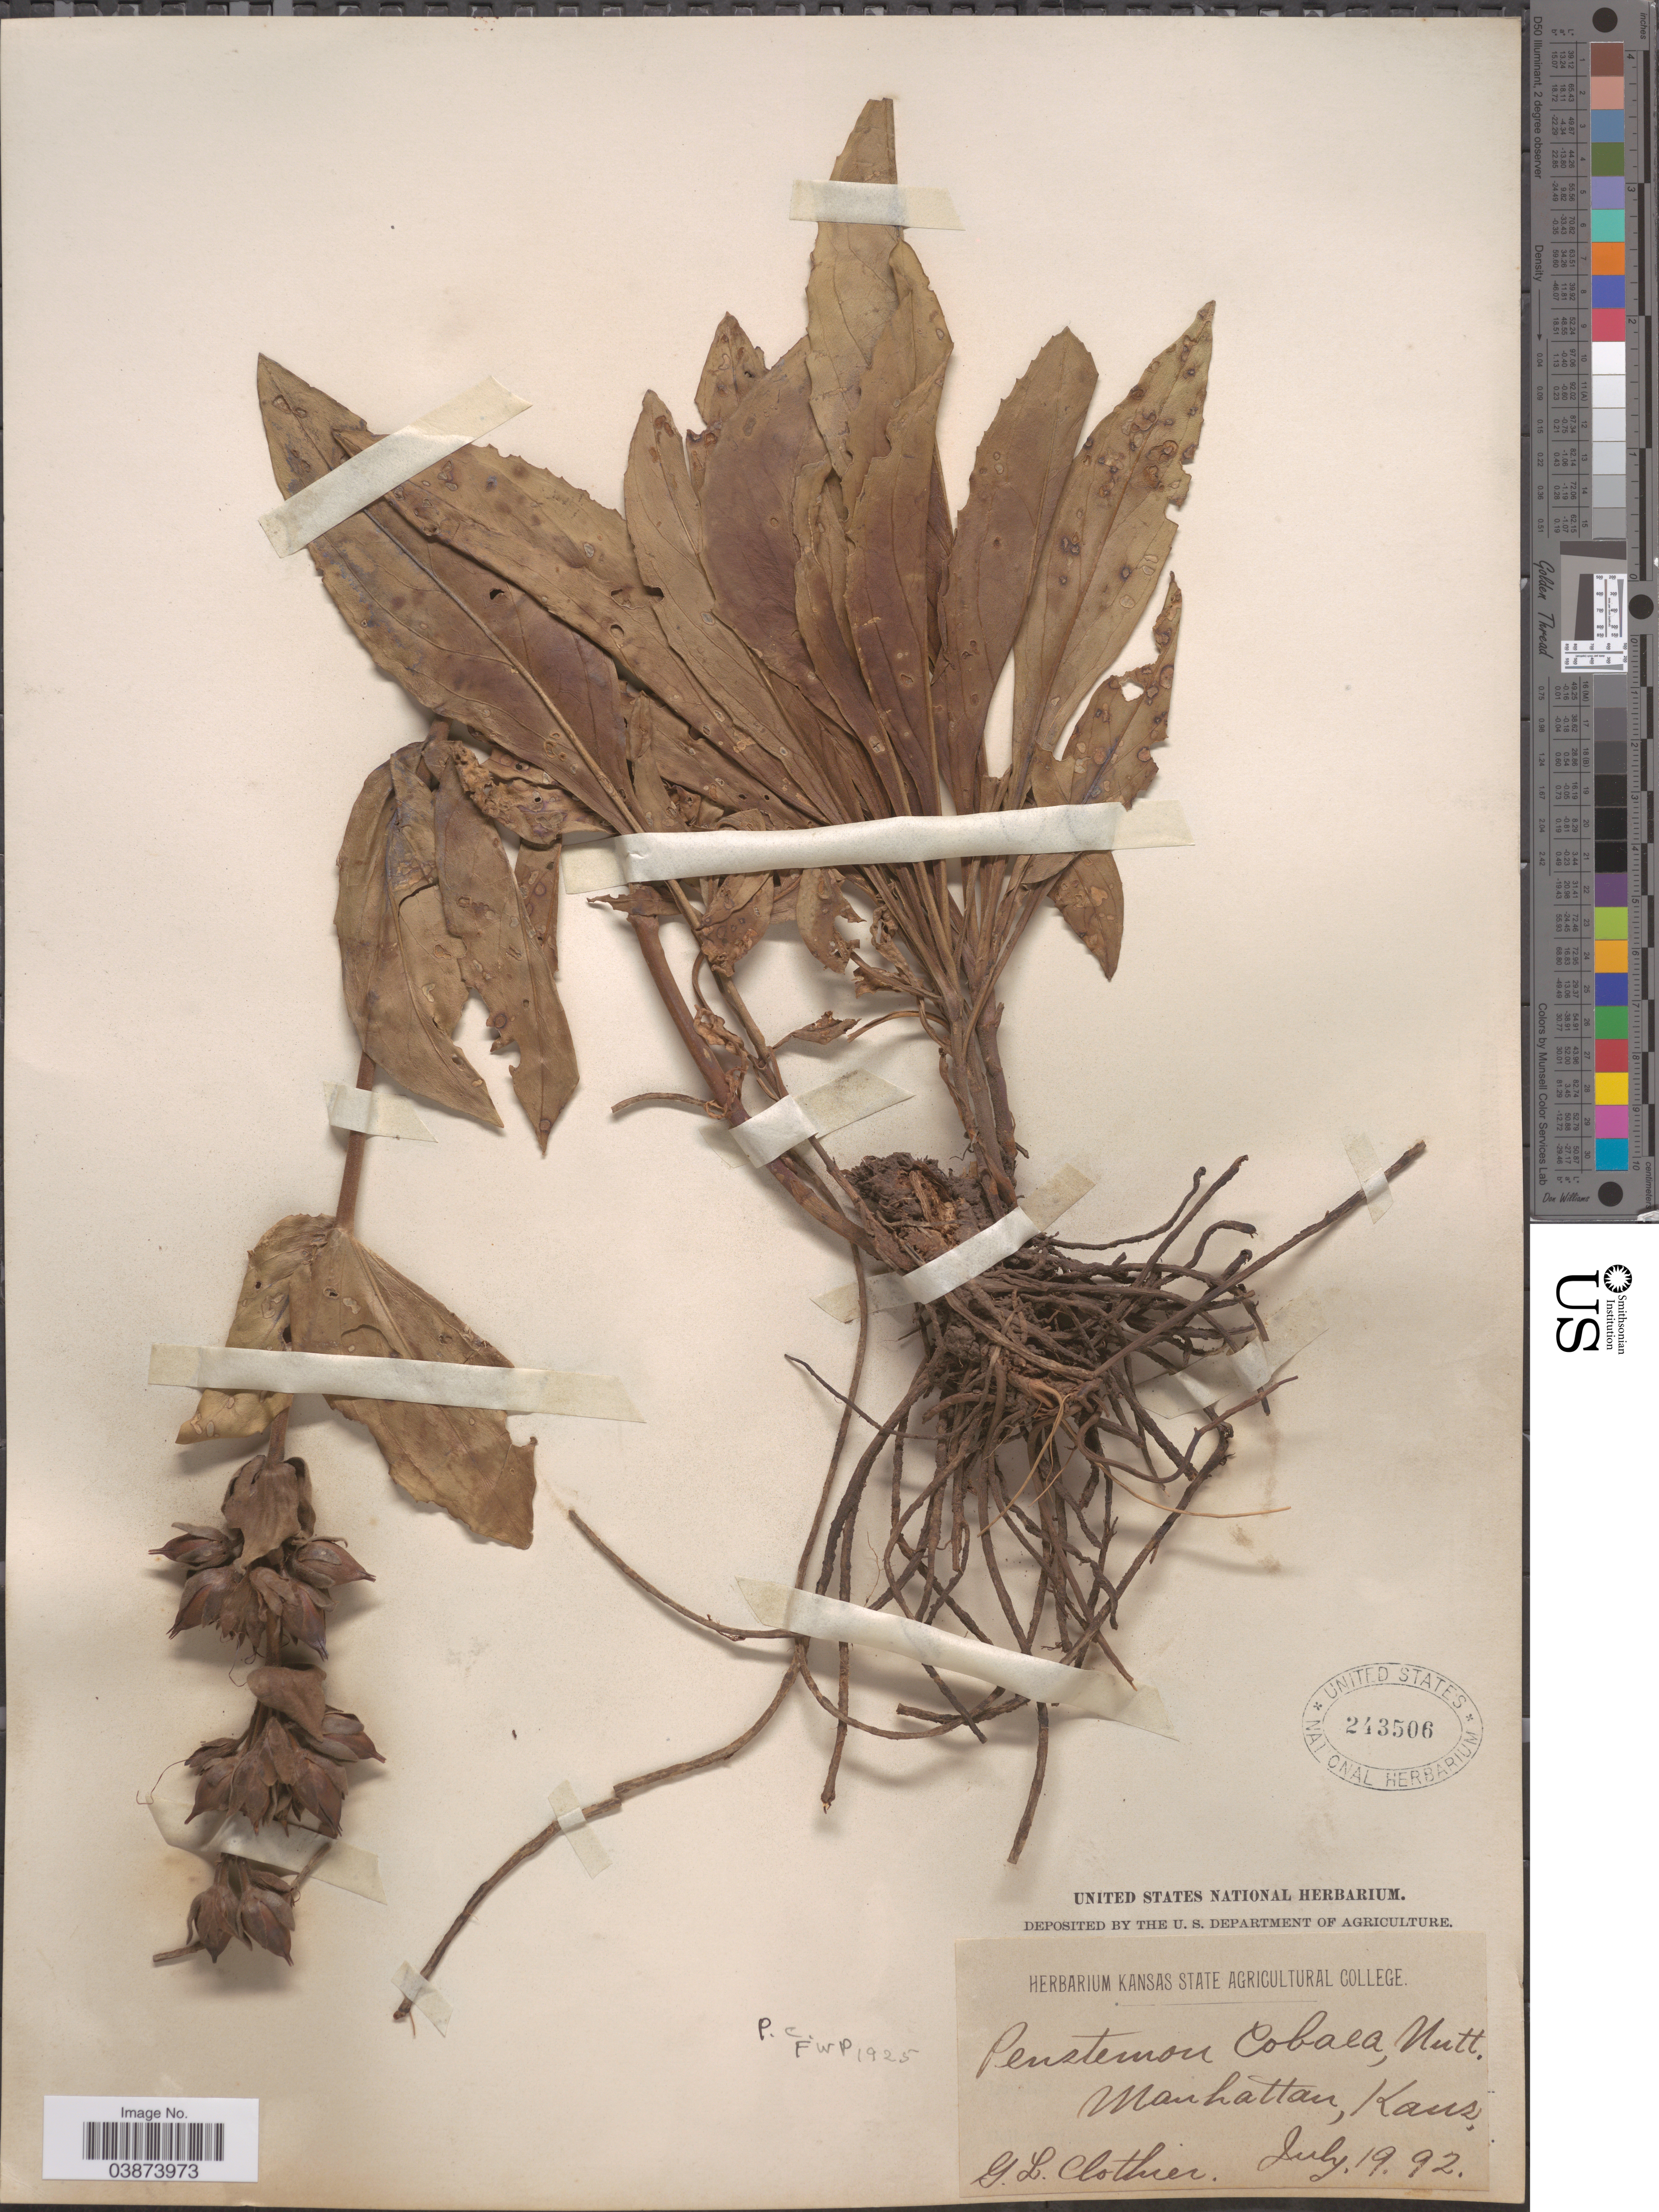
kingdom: Plantae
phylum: Tracheophyta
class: Magnoliopsida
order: Lamiales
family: Plantaginaceae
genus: Penstemon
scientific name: Penstemon cobaea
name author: (Nutt.)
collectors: G. Clothier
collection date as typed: Transcribed d/m/y: 19/7/92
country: United States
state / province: Kansas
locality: Manhattan.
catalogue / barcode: US 243506